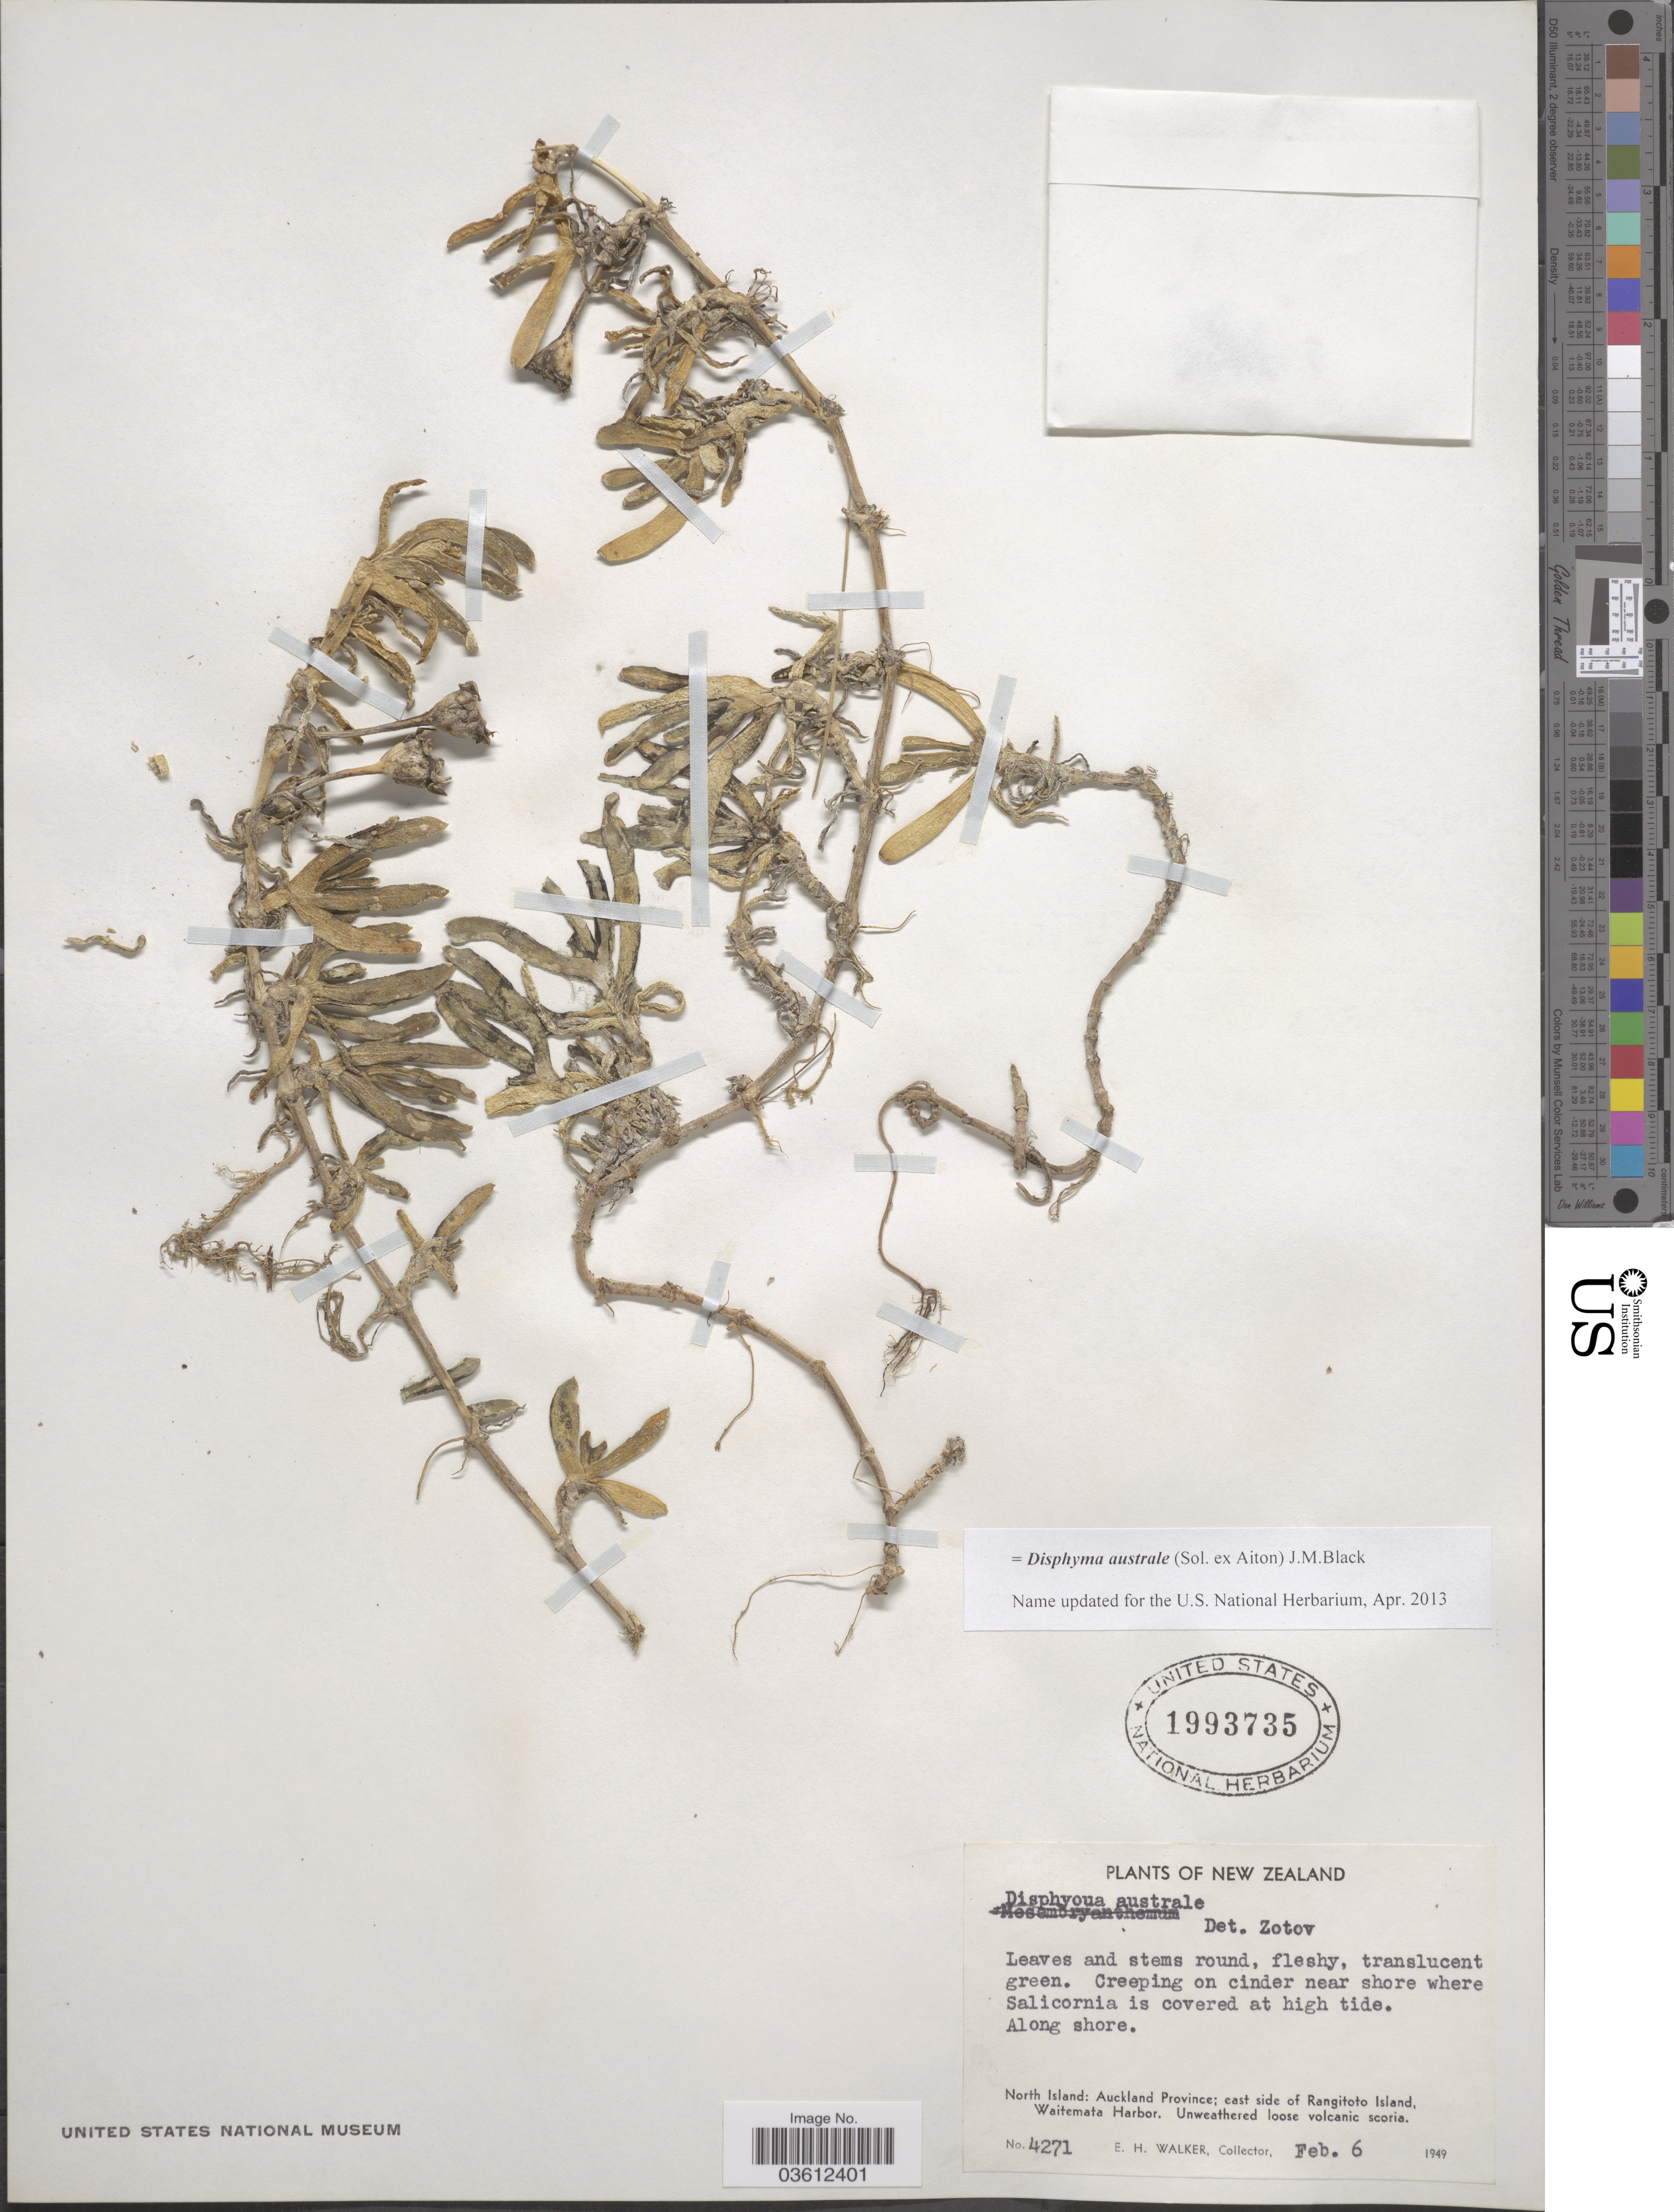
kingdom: Plantae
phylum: Tracheophyta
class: Magnoliopsida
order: Caryophyllales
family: Aizoaceae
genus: Disphyma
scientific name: Disphyma australe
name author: J.M. Black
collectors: E. H. Walker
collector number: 4271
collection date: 1949-02-06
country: New Zealand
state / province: Auckland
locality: North Island; east side of Rangitoto Island, Waitemata Harbor.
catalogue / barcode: US 1993735